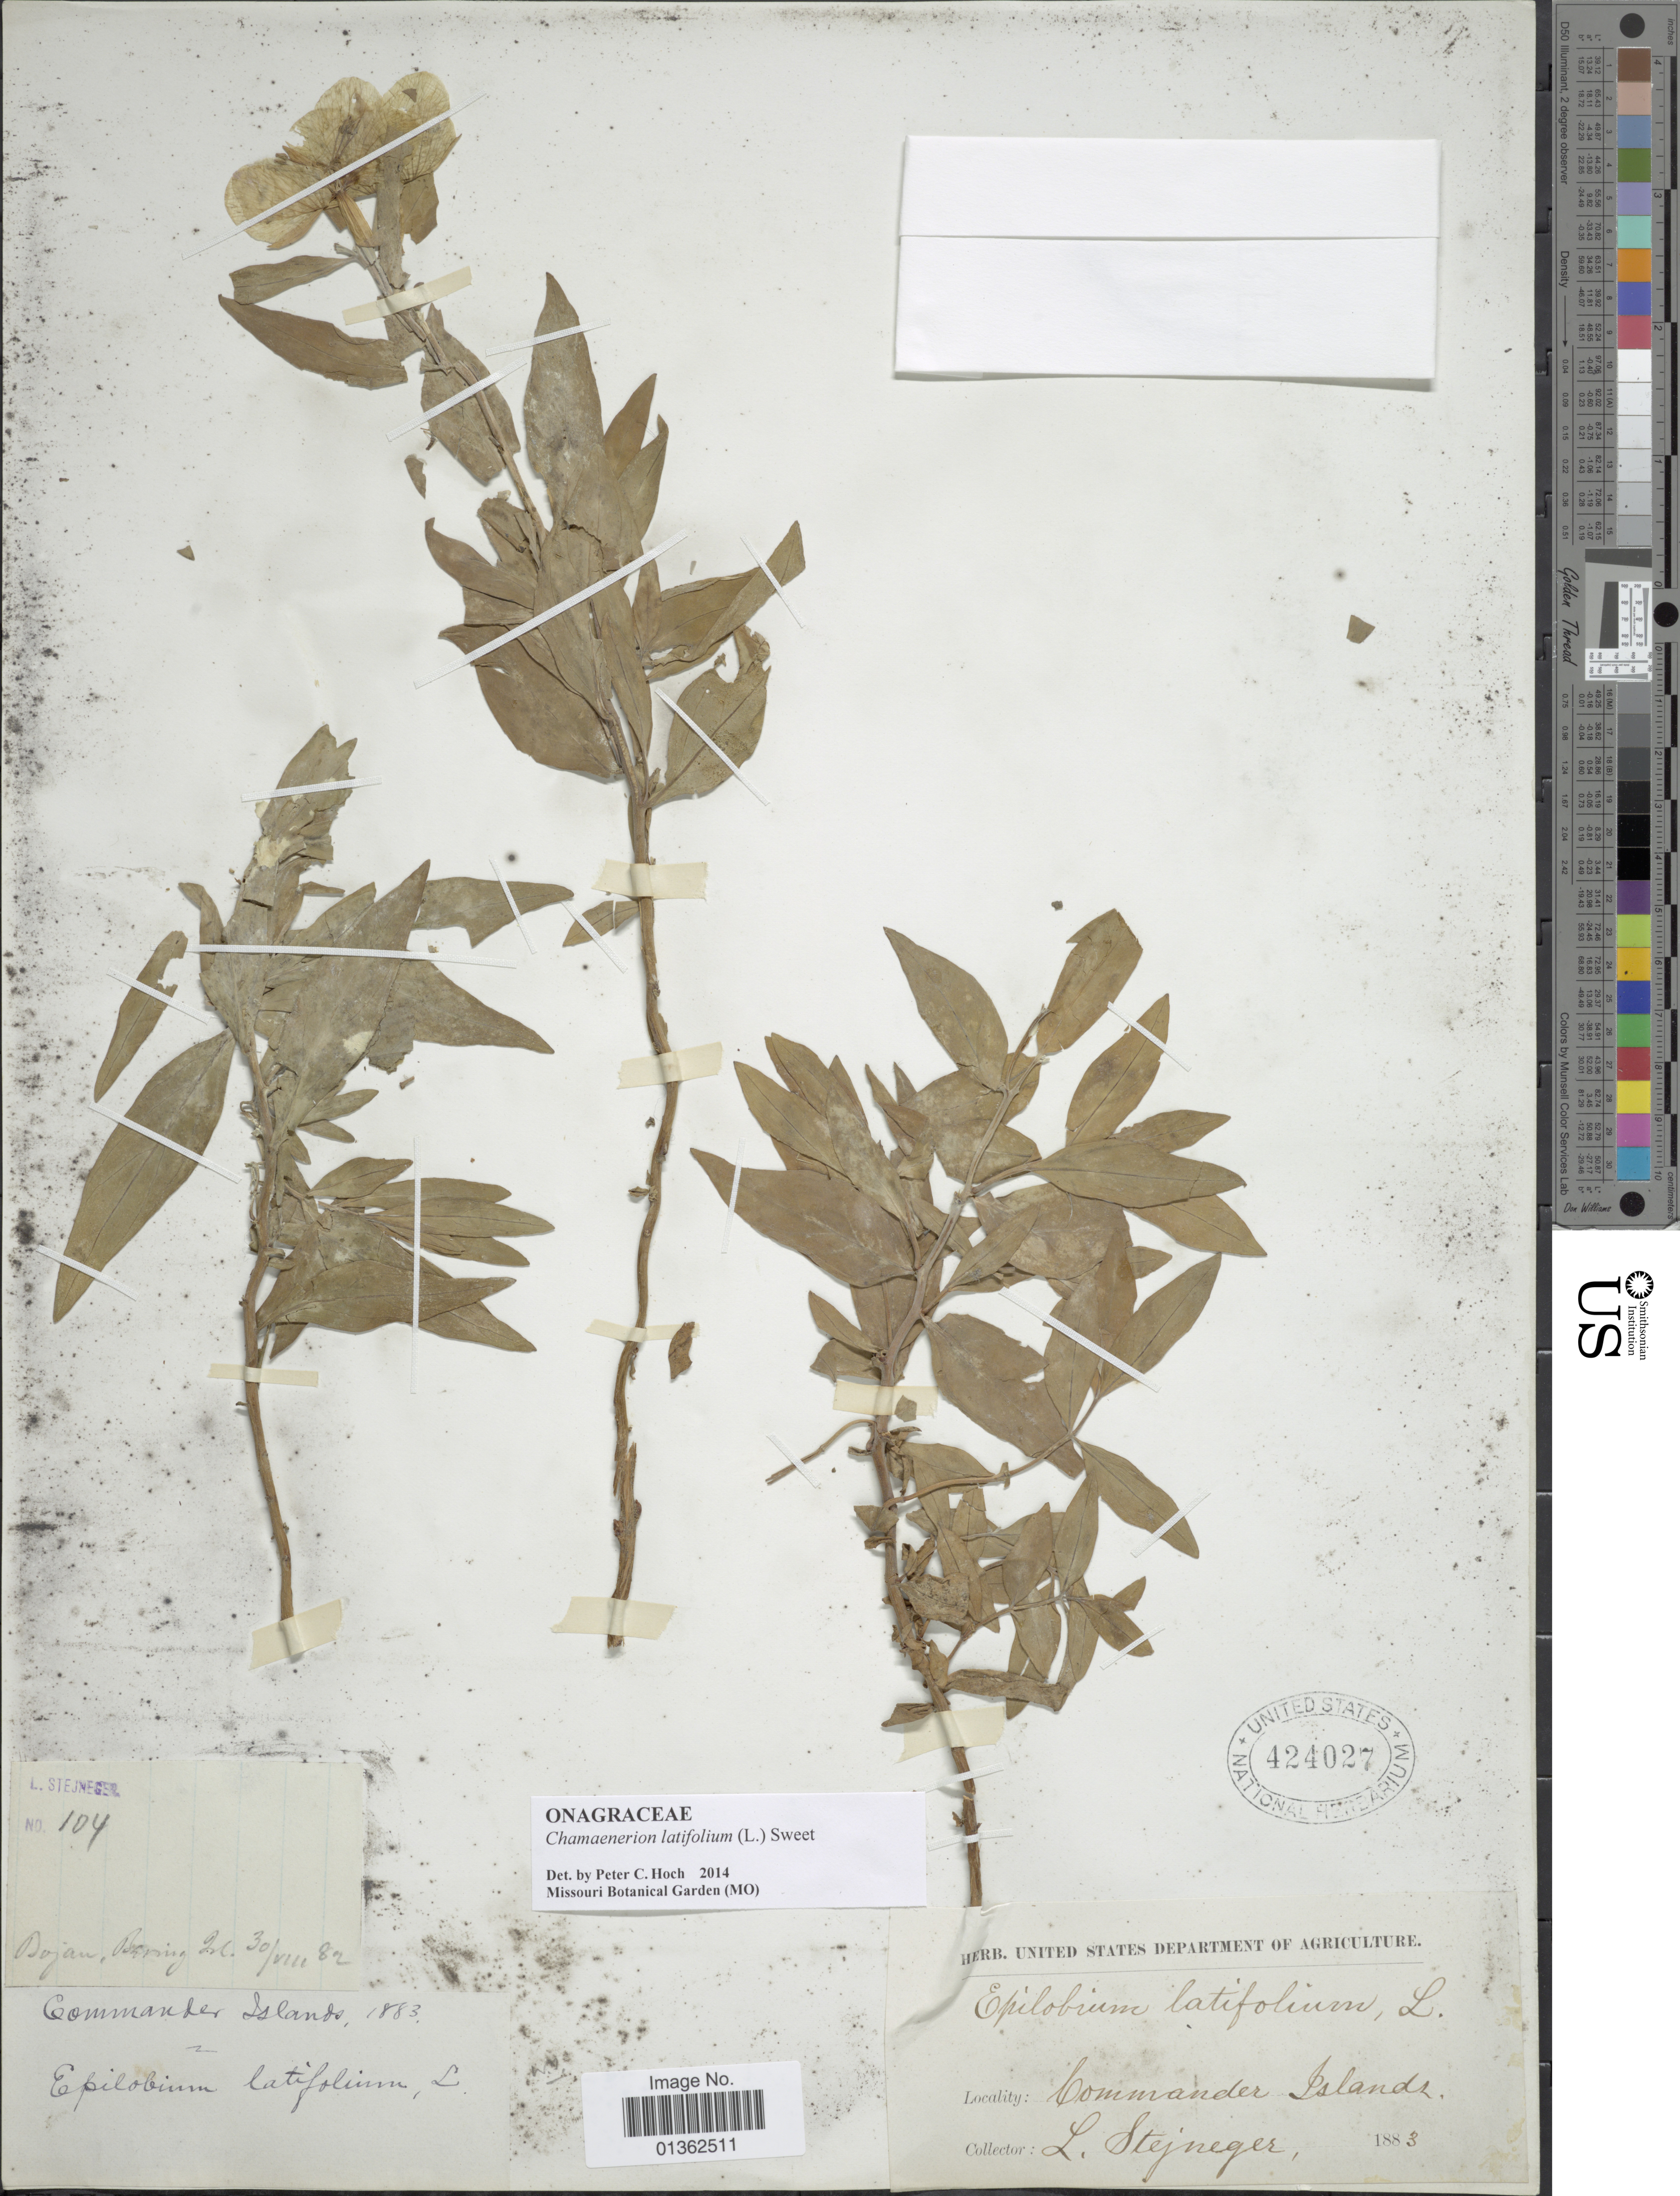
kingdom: Plantae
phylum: Tracheophyta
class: Magnoliopsida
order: Myrtales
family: Onagraceae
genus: Chamaenerion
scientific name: Chamaenerion latifolium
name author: (L.) Th. Fr. & Lange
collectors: L. Stejneger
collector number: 104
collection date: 1883-08-30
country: Russian Federation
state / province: Kamchatka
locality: Bojan, Bering Isl, Commander Islands.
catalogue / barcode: US 424027